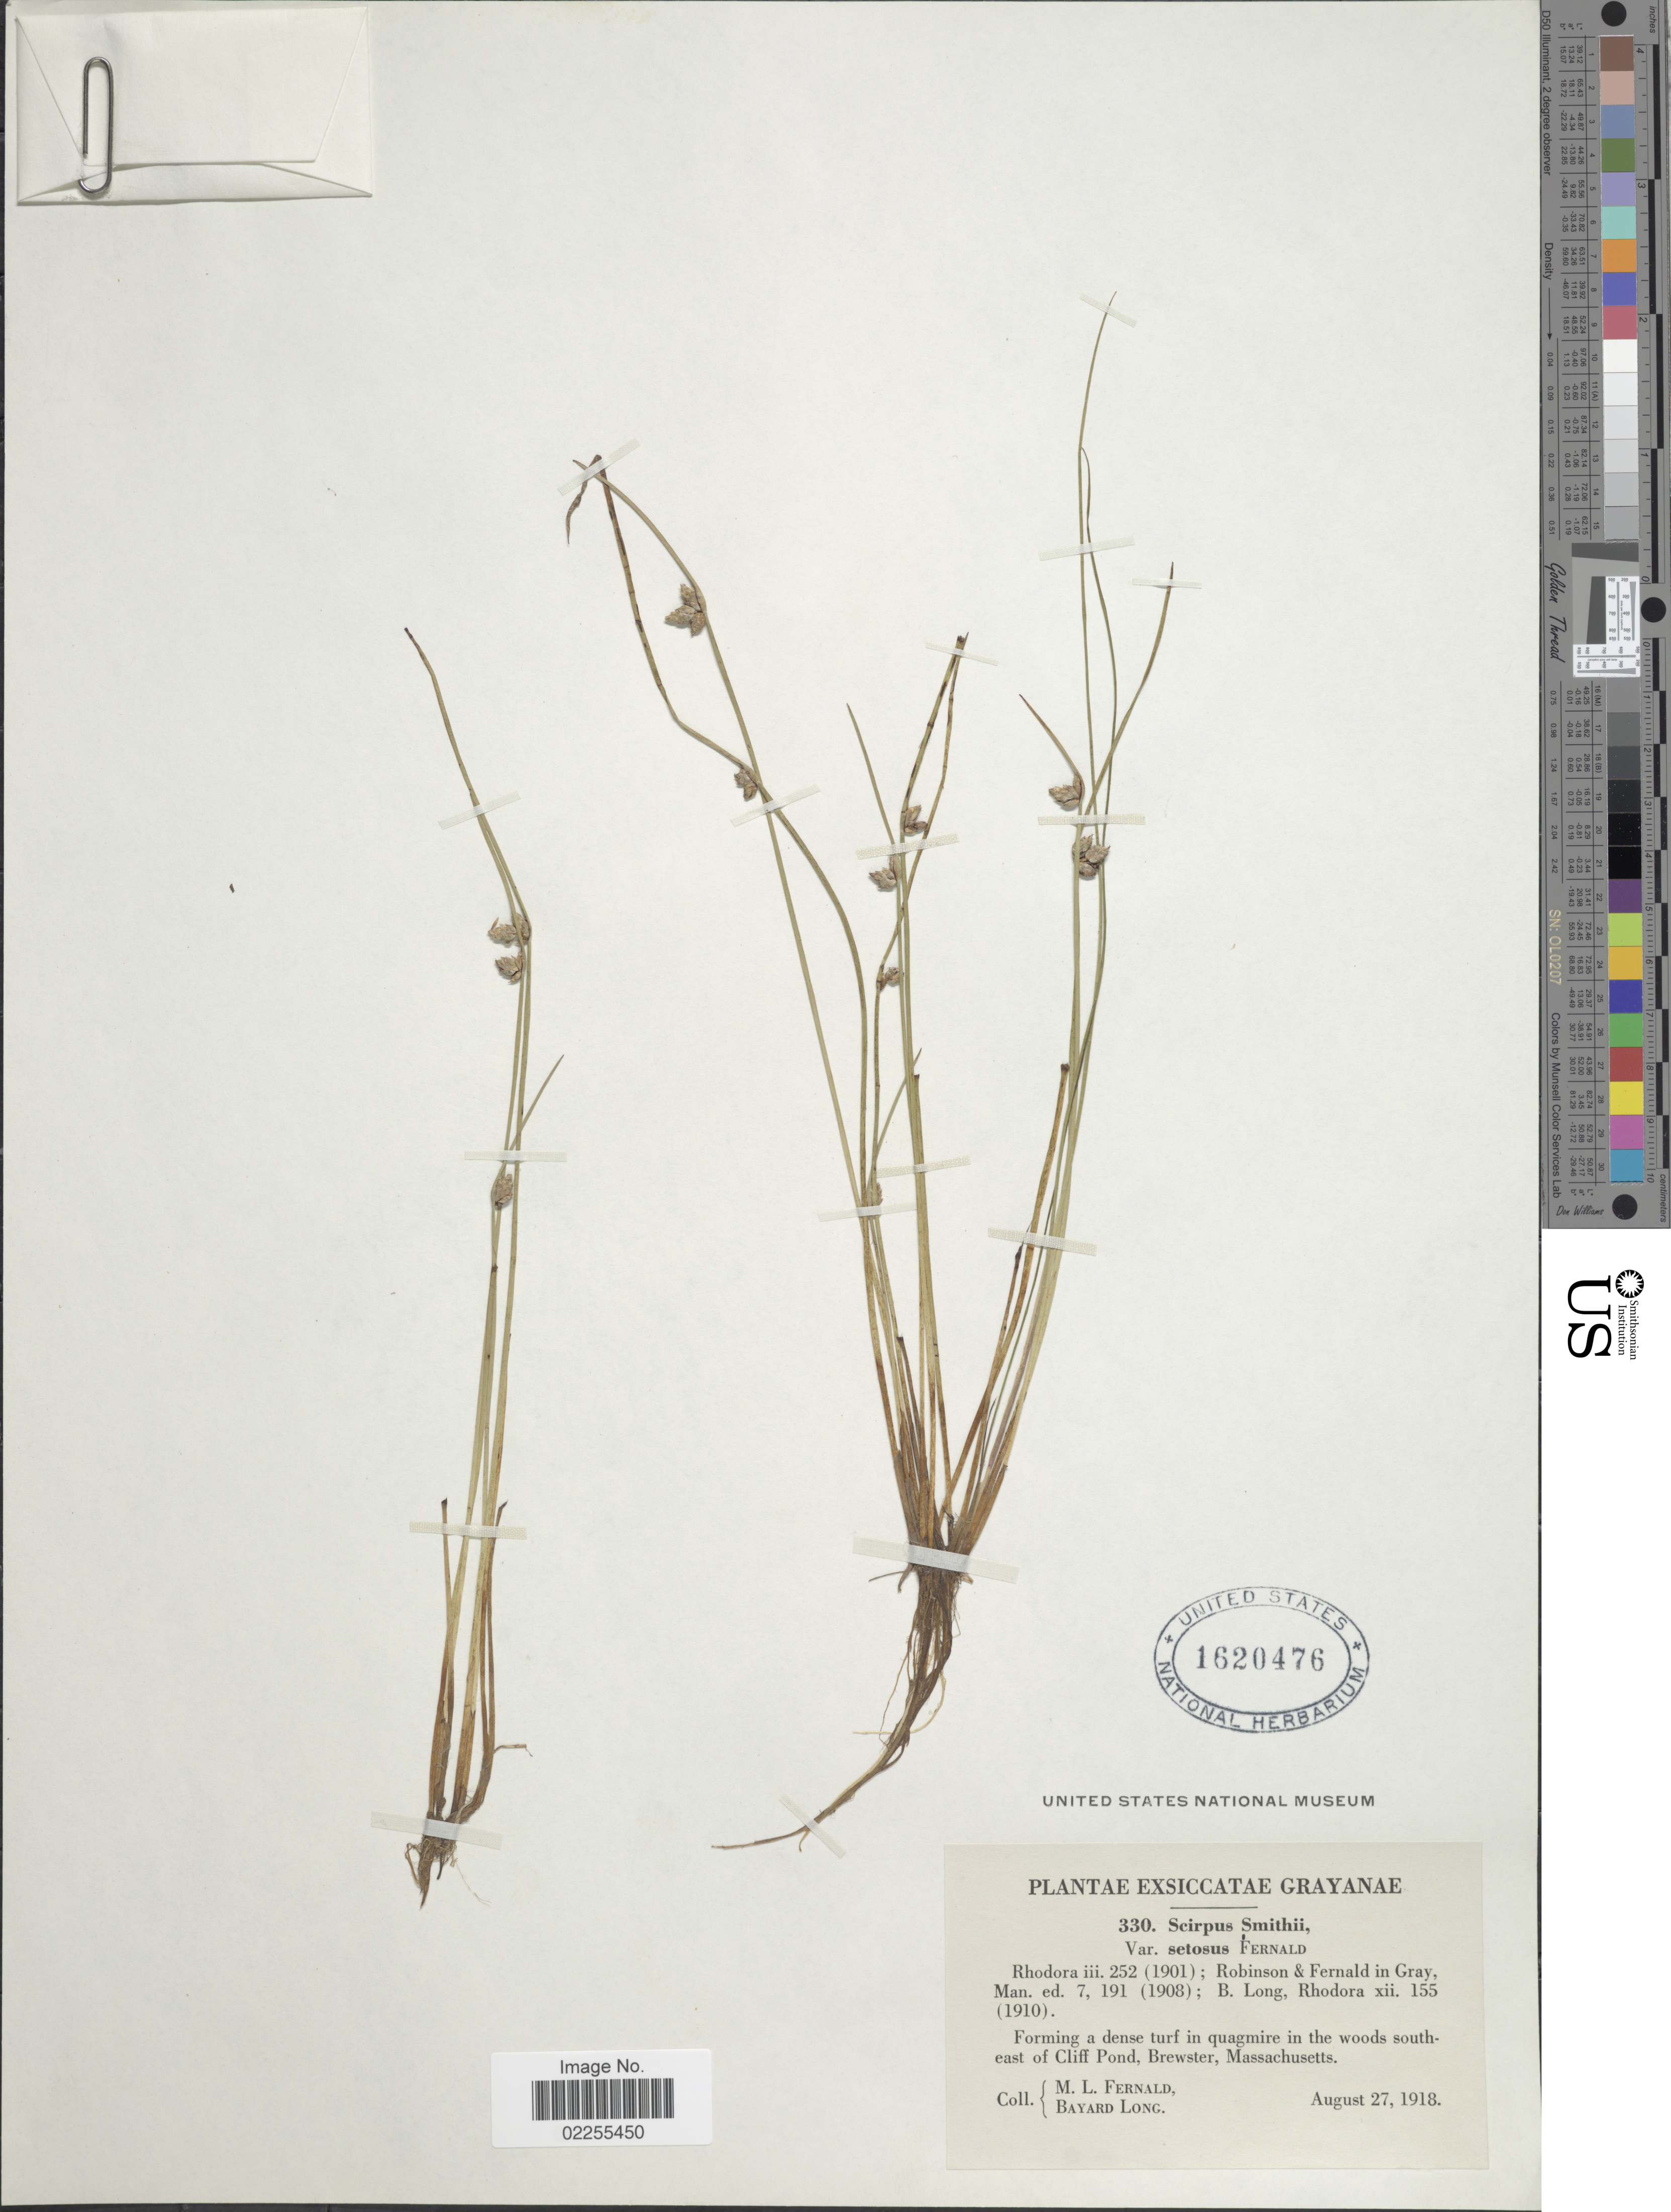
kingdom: Plantae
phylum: Tracheophyta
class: Liliopsida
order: Poales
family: Cyperaceae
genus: Schoenoplectus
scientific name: Schoenoplectus smithii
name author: (A. Gray) Soják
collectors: M. L. Fernald & B. Long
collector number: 330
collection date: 1918-08-27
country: United States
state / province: Massachusetts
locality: In quagmire in the woods southeast of Cliff Pond, Brewster, Grayanae.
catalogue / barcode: US 1620476